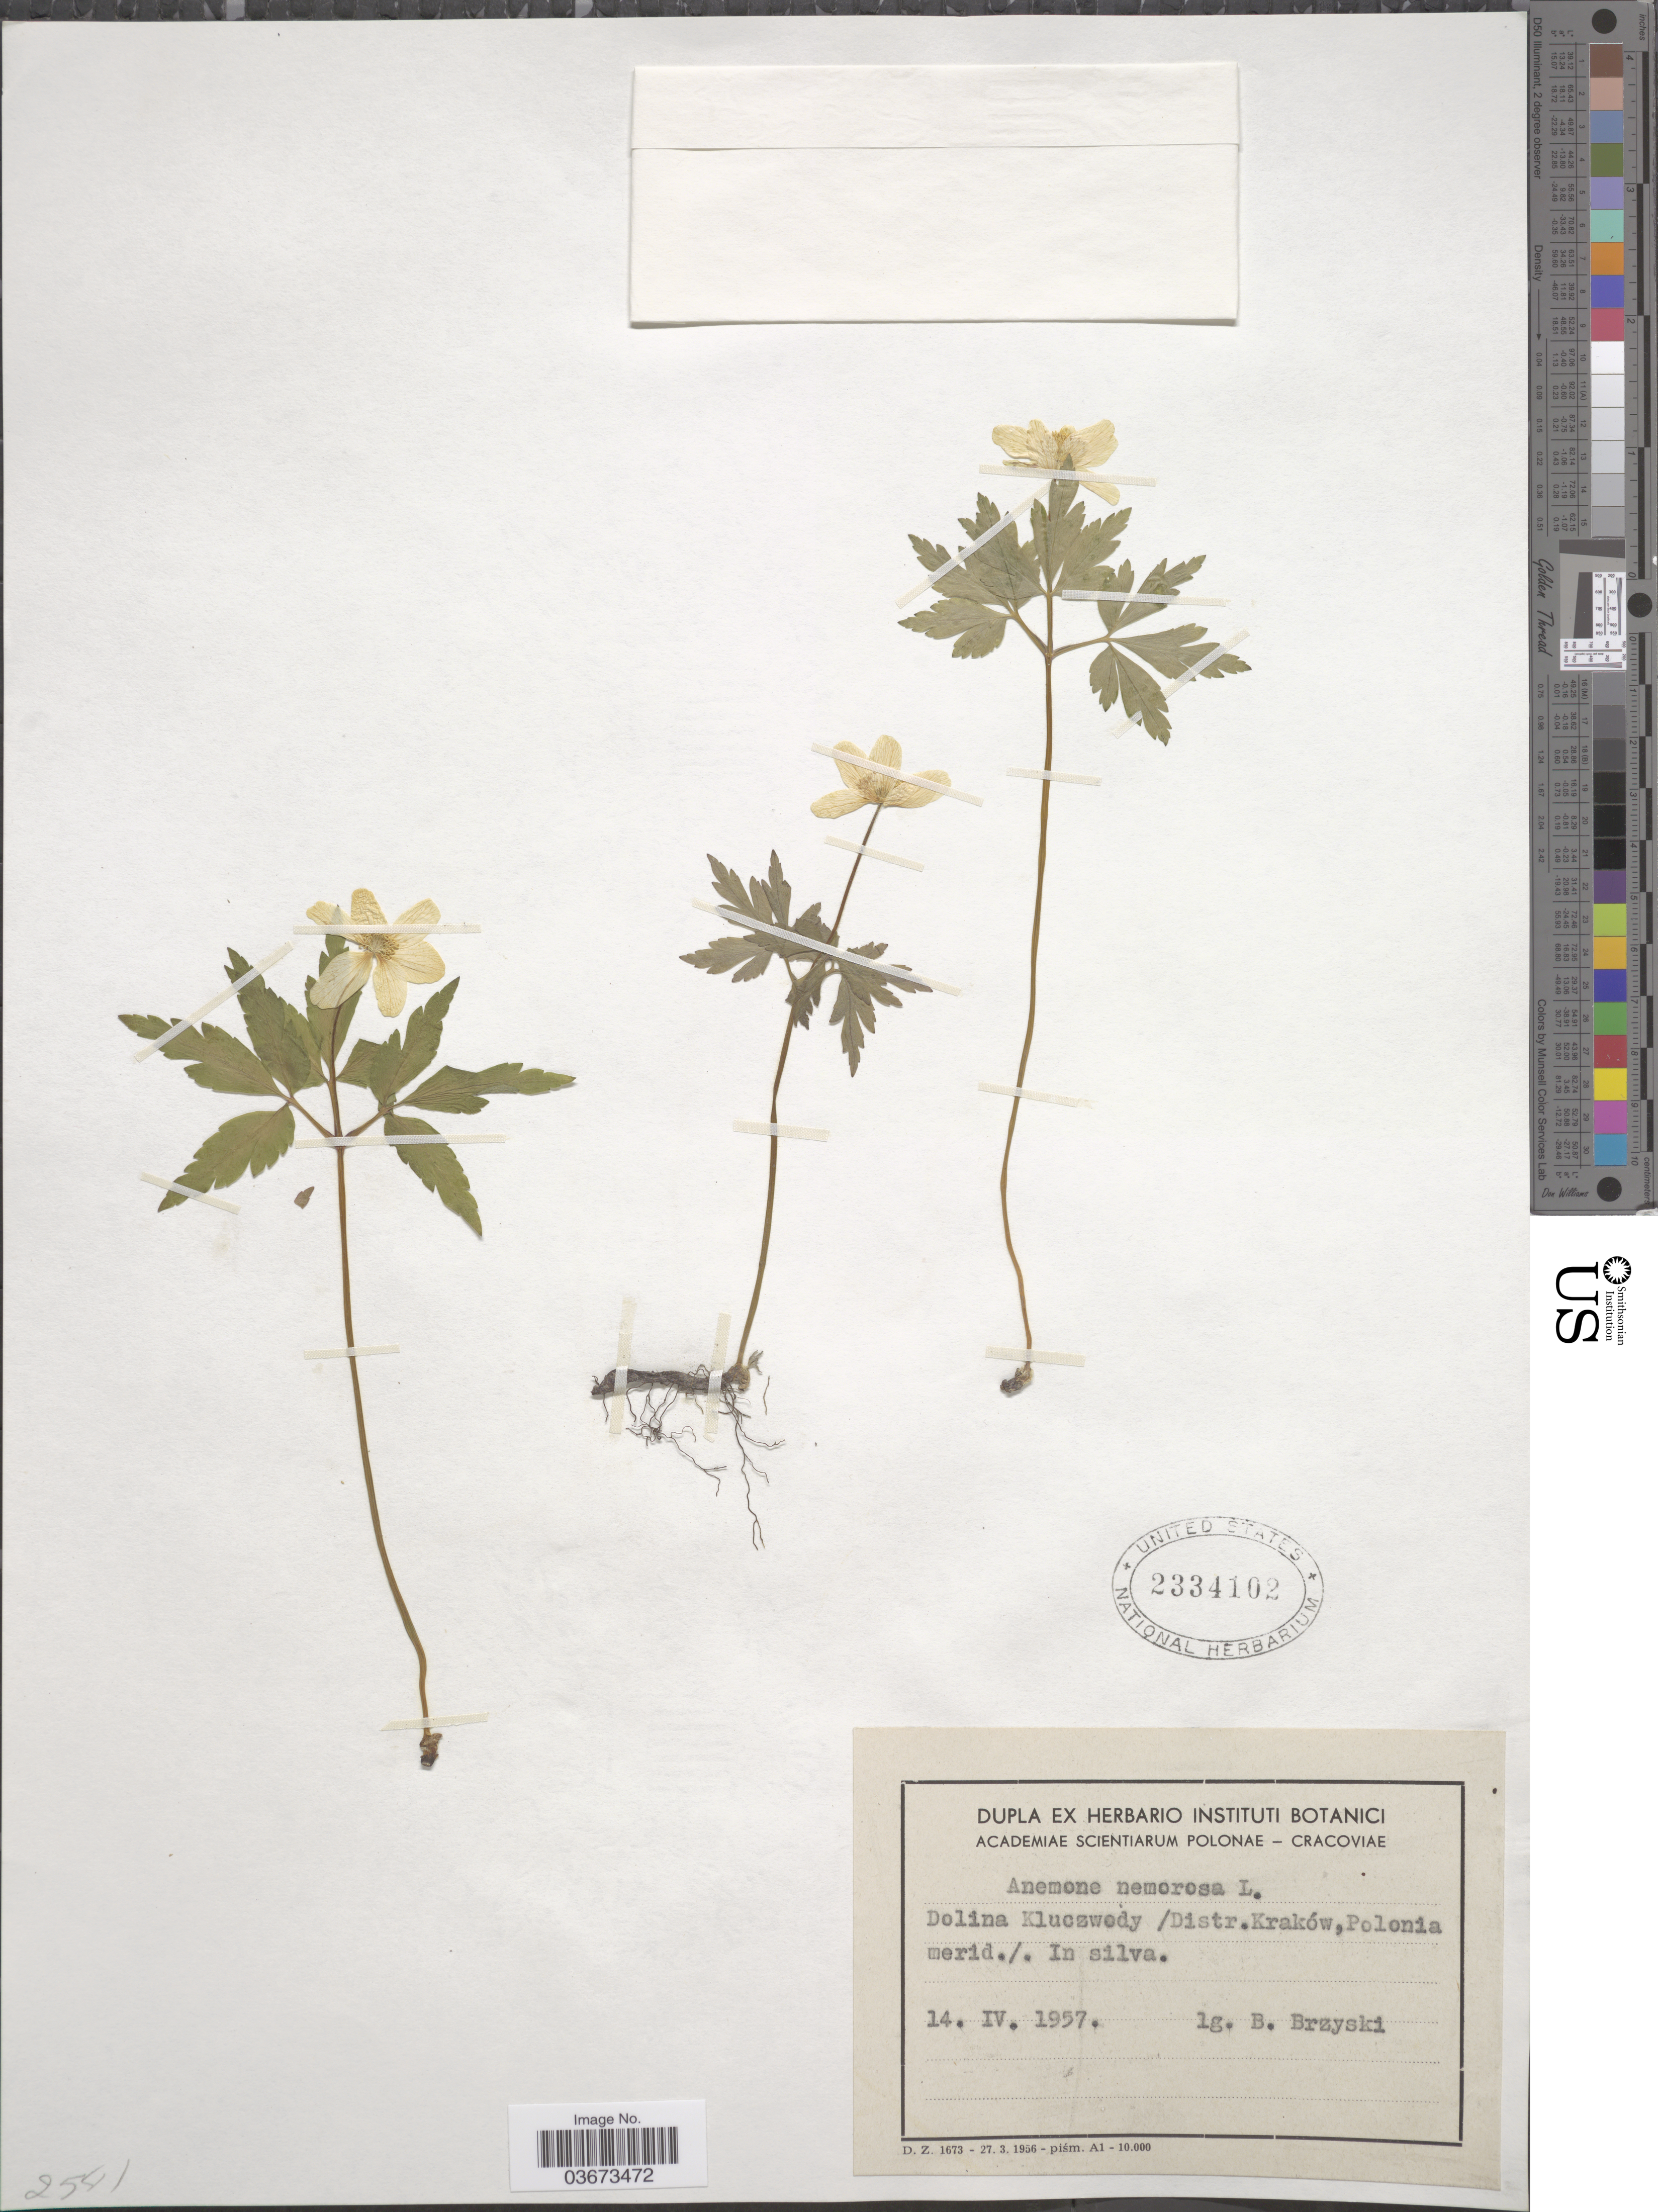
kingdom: Plantae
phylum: Tracheophyta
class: Magnoliopsida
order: Ranunculales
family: Ranunculaceae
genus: Anemone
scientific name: Anemone nemorosa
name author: L.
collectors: B. Brzyski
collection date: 1957-04-14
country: Poland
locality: Dolina Kluczwody/ Distr. Kraków, Polonia merid.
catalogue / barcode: US 2334102